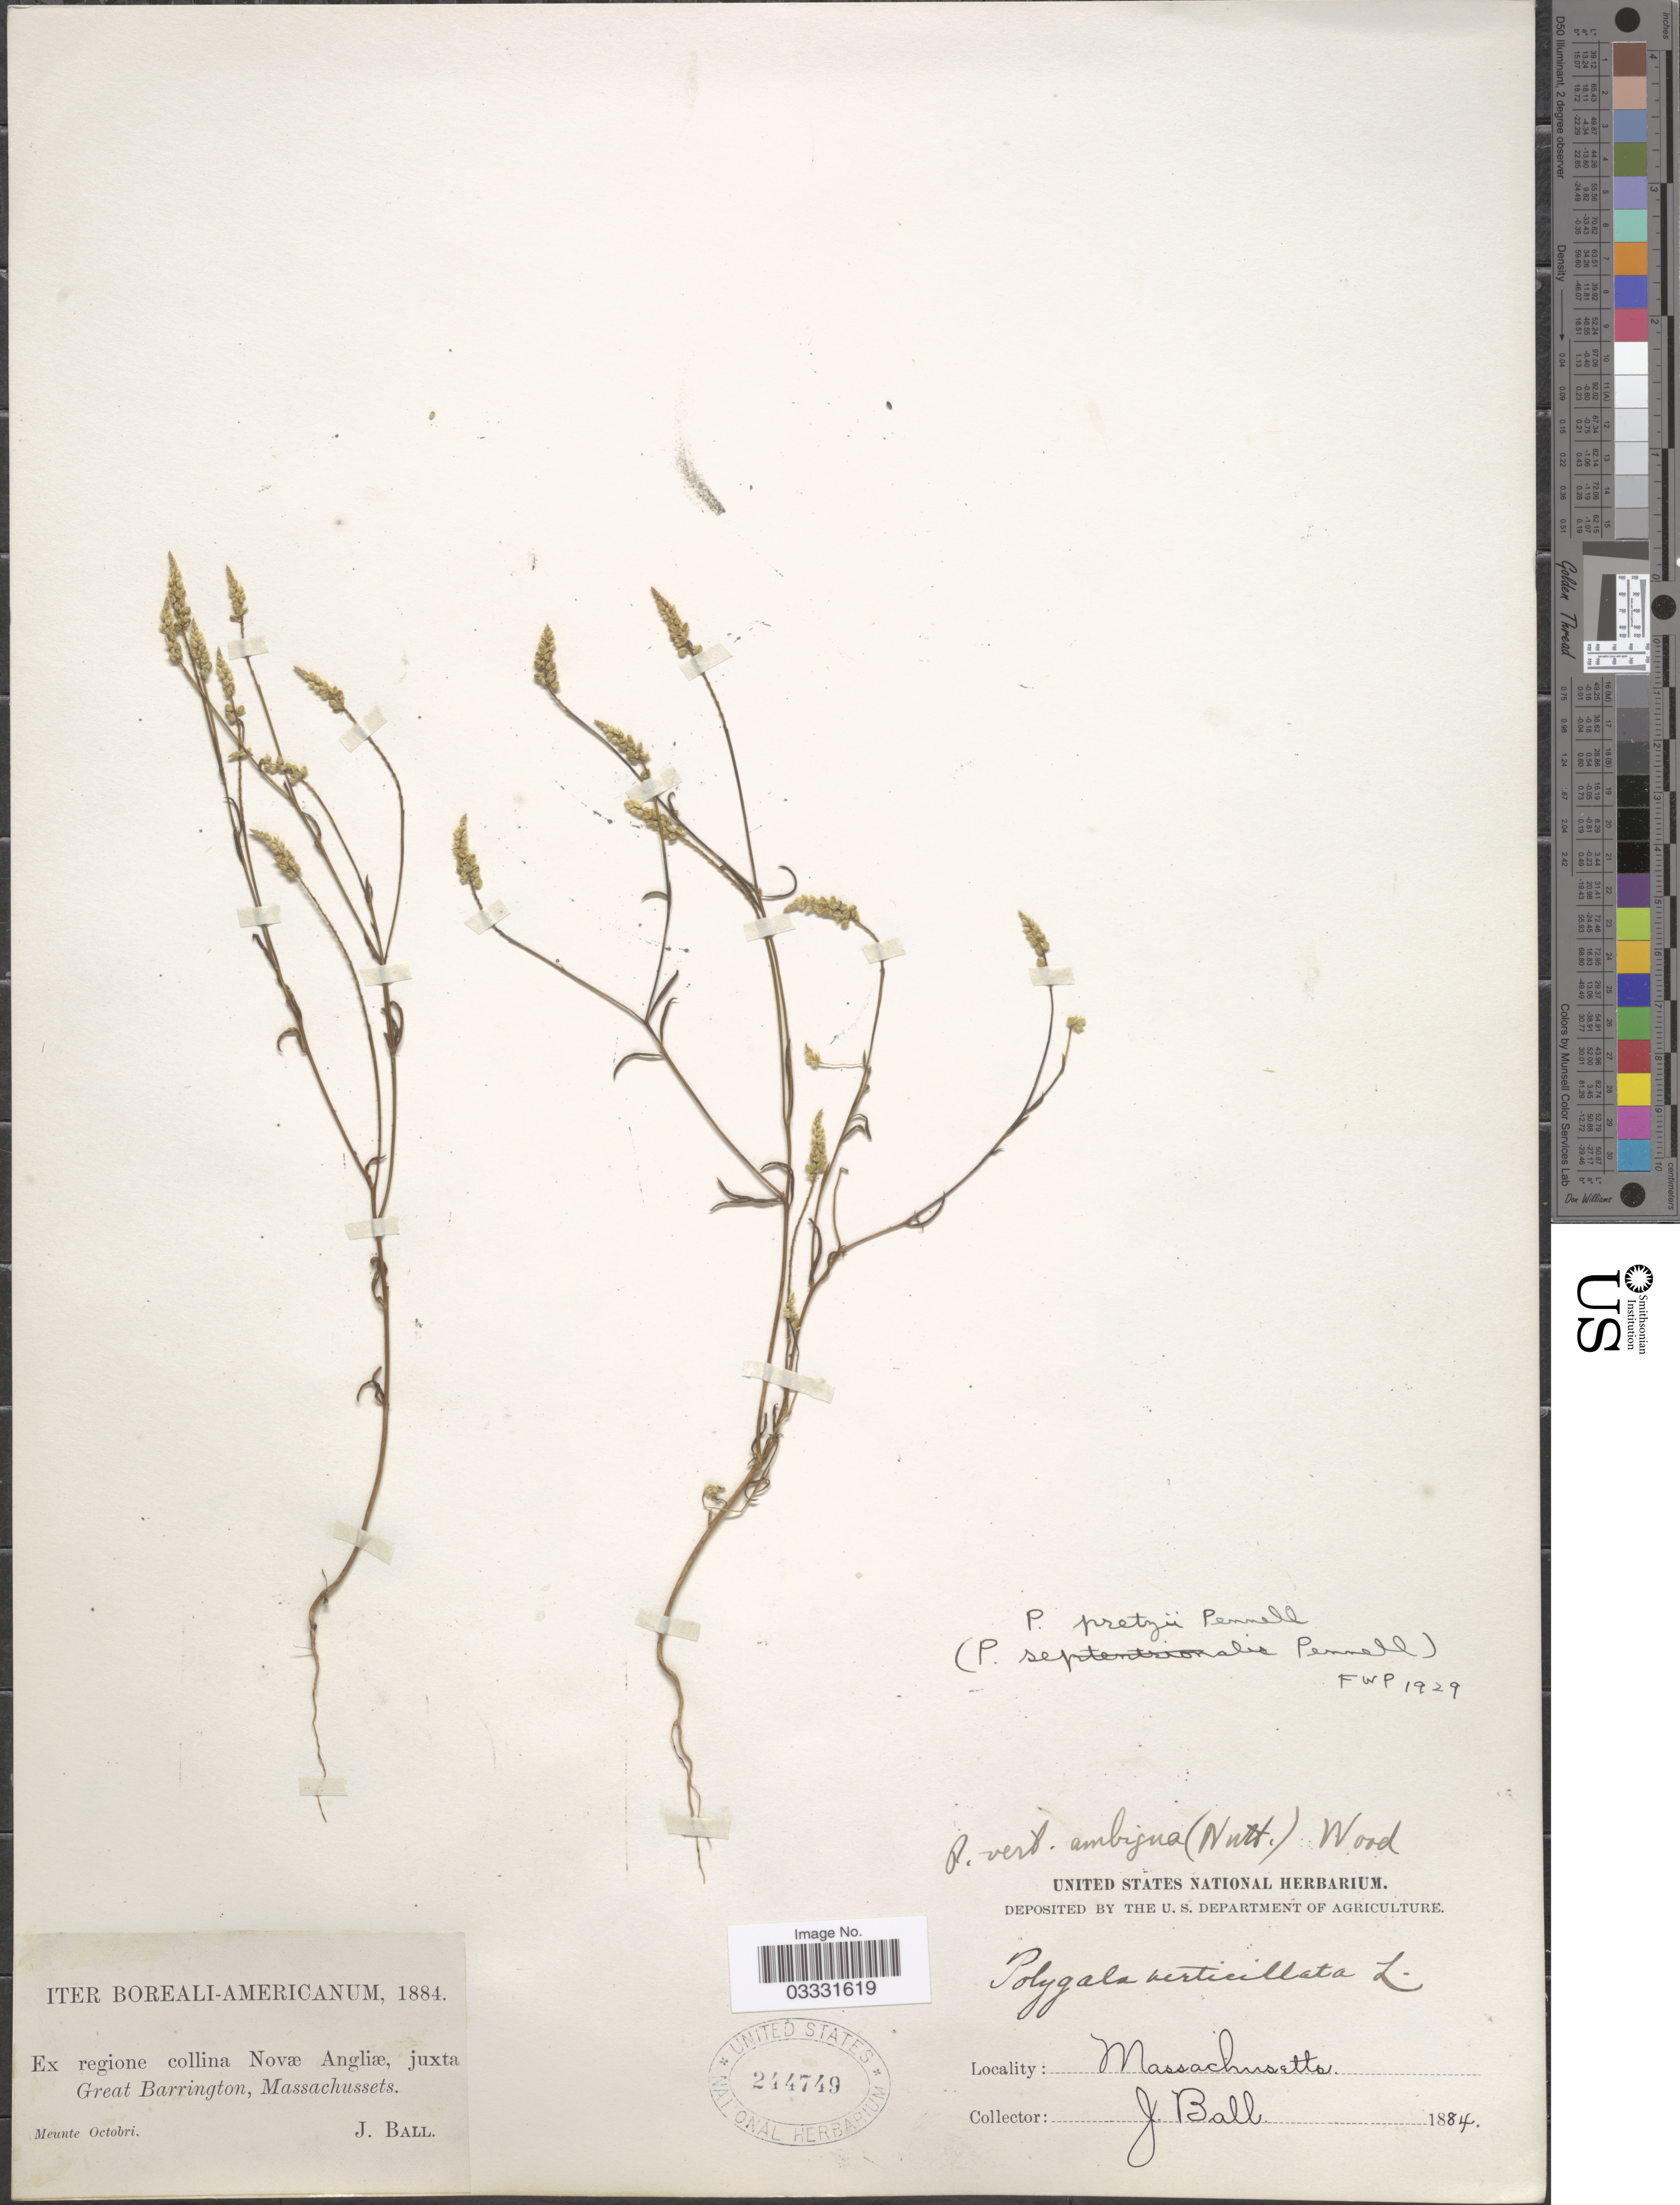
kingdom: Plantae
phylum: Tracheophyta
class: Magnoliopsida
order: Fabales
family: Polygalaceae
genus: Polygala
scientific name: Polygala pretzii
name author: Pennell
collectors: J. Ball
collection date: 1884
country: United States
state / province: Massachusetts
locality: Ex regione collina Novæ Angliæ, juxta Great Barrington.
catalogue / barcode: US 244749